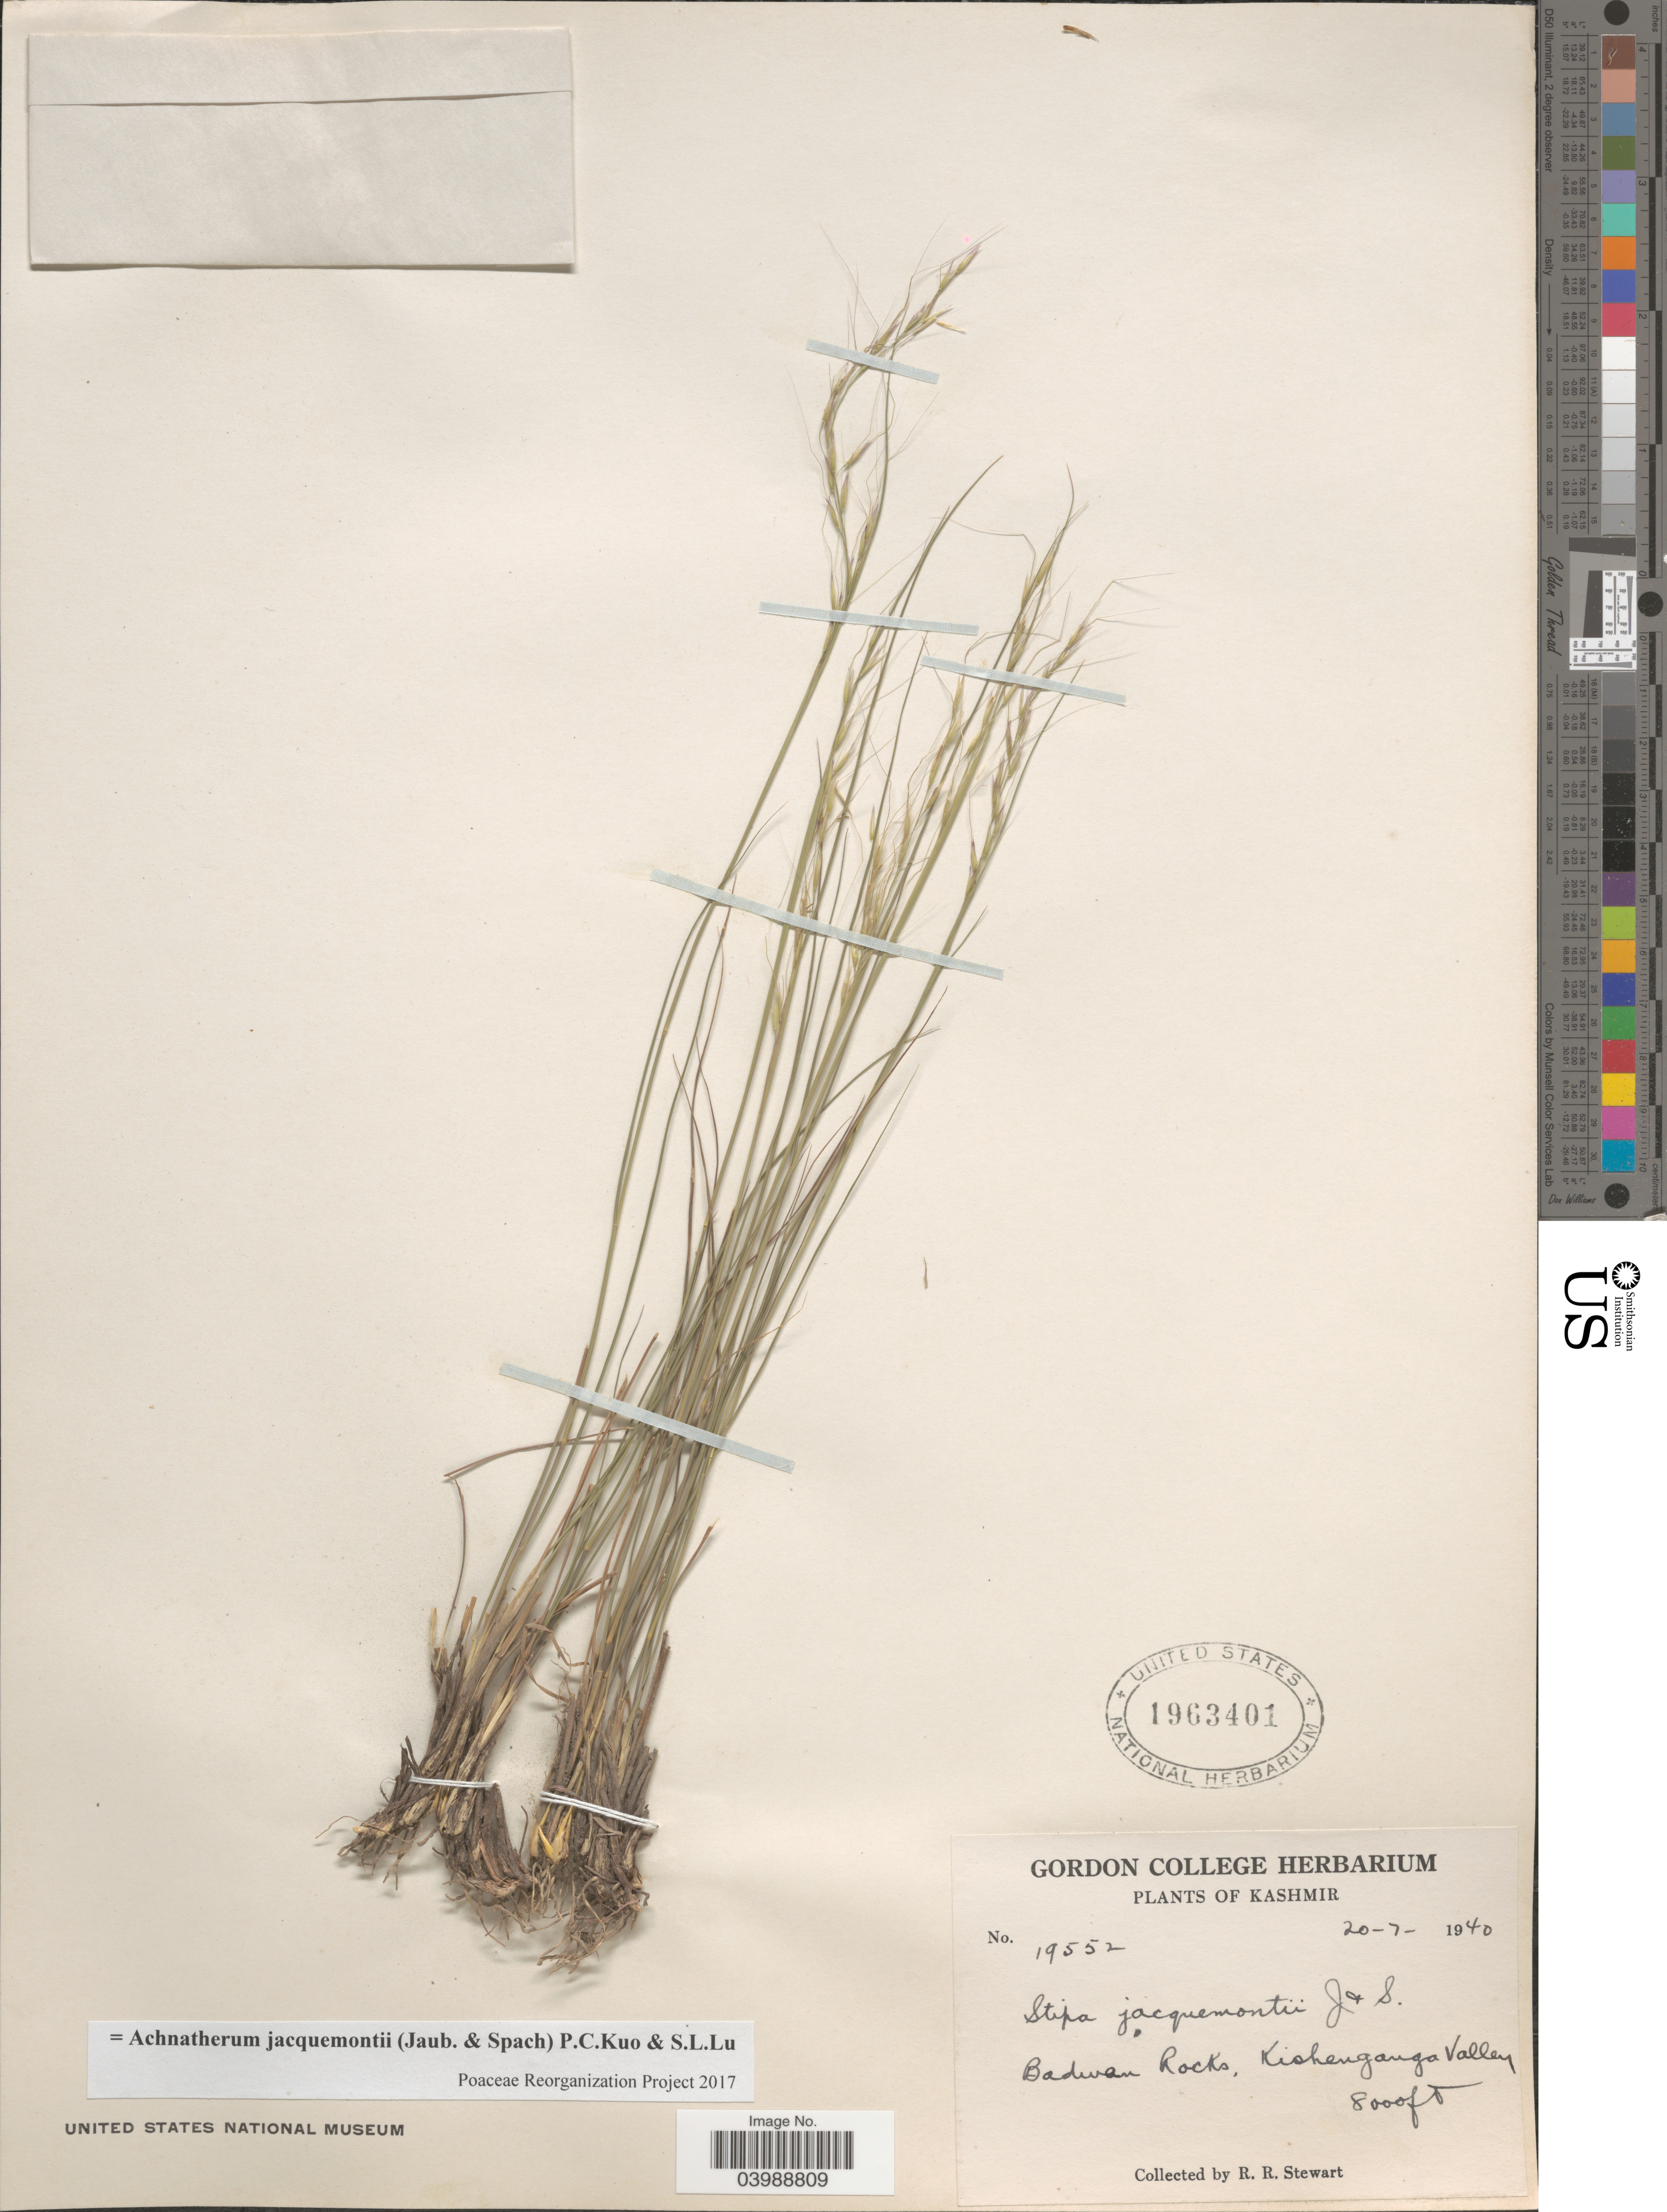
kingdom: Plantae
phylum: Tracheophyta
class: Liliopsida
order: Poales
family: Poaceae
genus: Achnatherum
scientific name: Achnatherum jacquemontii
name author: (Jaub.) P.C. Kuo & S.L. Lu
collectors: R. Stewart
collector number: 19552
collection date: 1940-07-20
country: India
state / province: Jammu and Kashmir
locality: Kashmir. Badwan Rocks, Kishenganga Valley.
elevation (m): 2438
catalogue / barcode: US 1963401